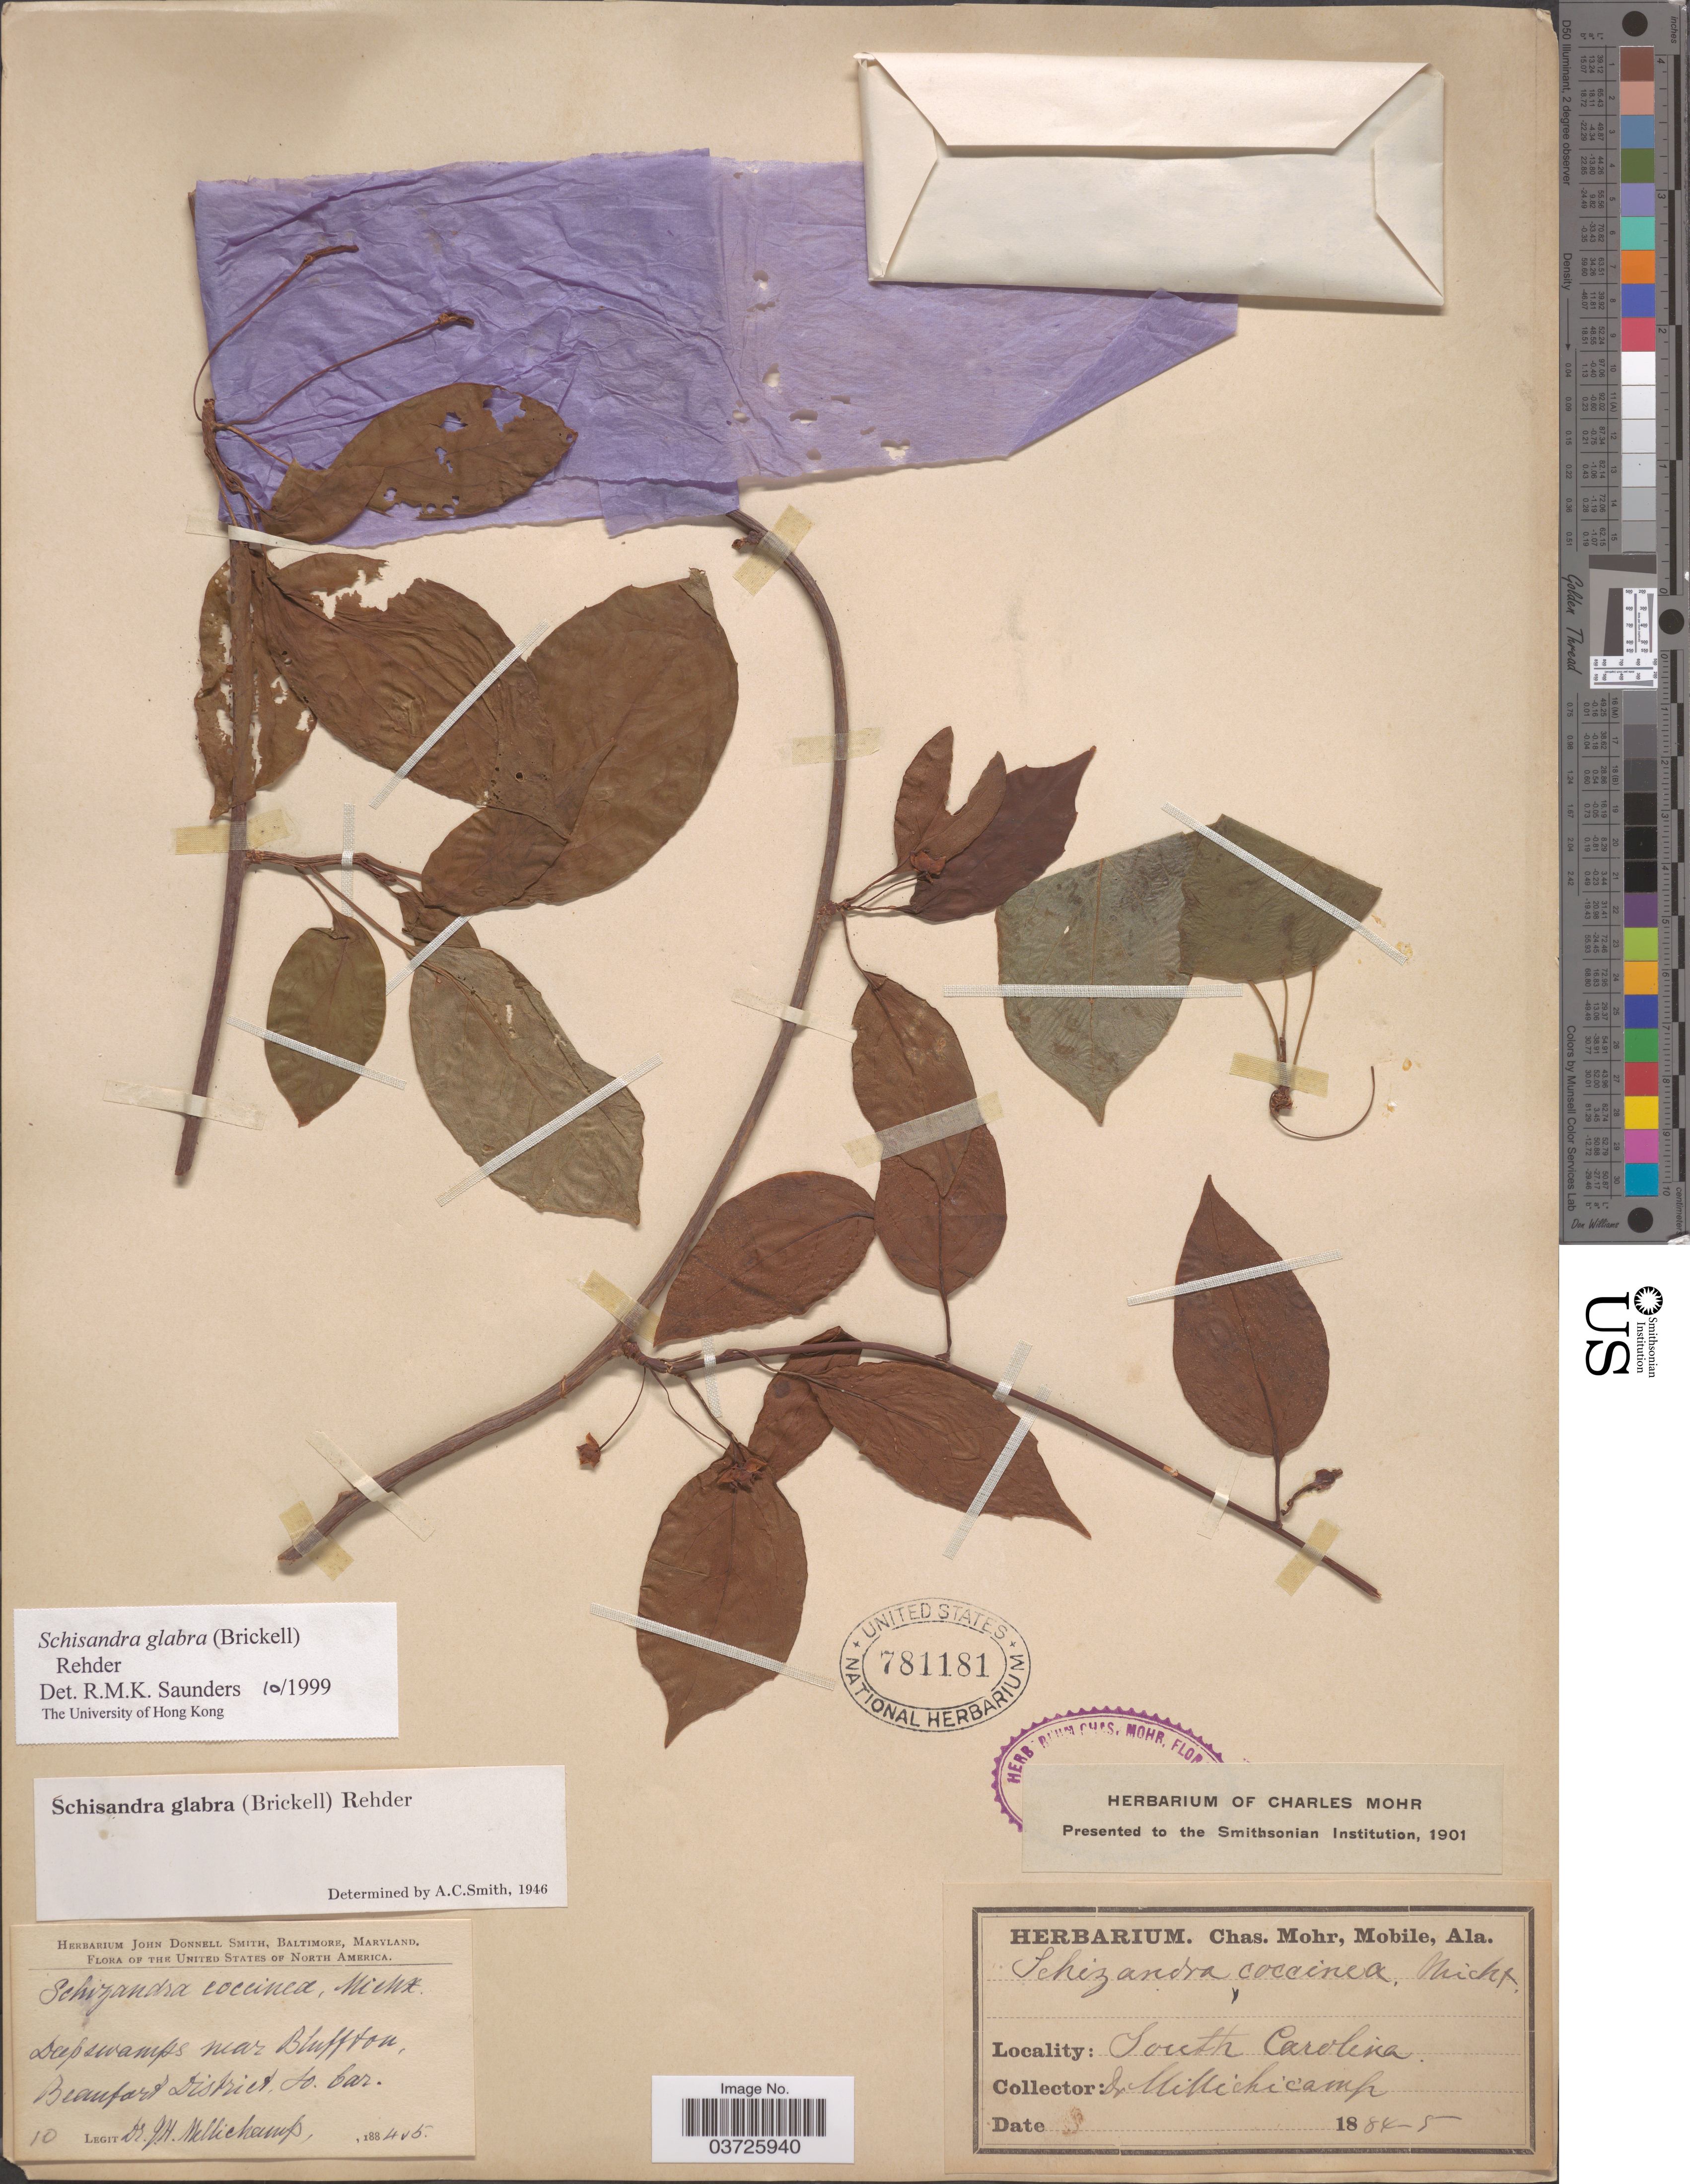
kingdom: Plantae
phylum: Tracheophyta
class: Magnoliopsida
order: Austrobaileyales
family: Schisandraceae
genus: Schisandra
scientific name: Schisandra glabra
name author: (Brickell) Rehder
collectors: J. H. Mellichamp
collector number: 10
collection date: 1884/1885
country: United States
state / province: South Carolina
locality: Near Bluffton, Beaufort District.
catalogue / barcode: US 781181